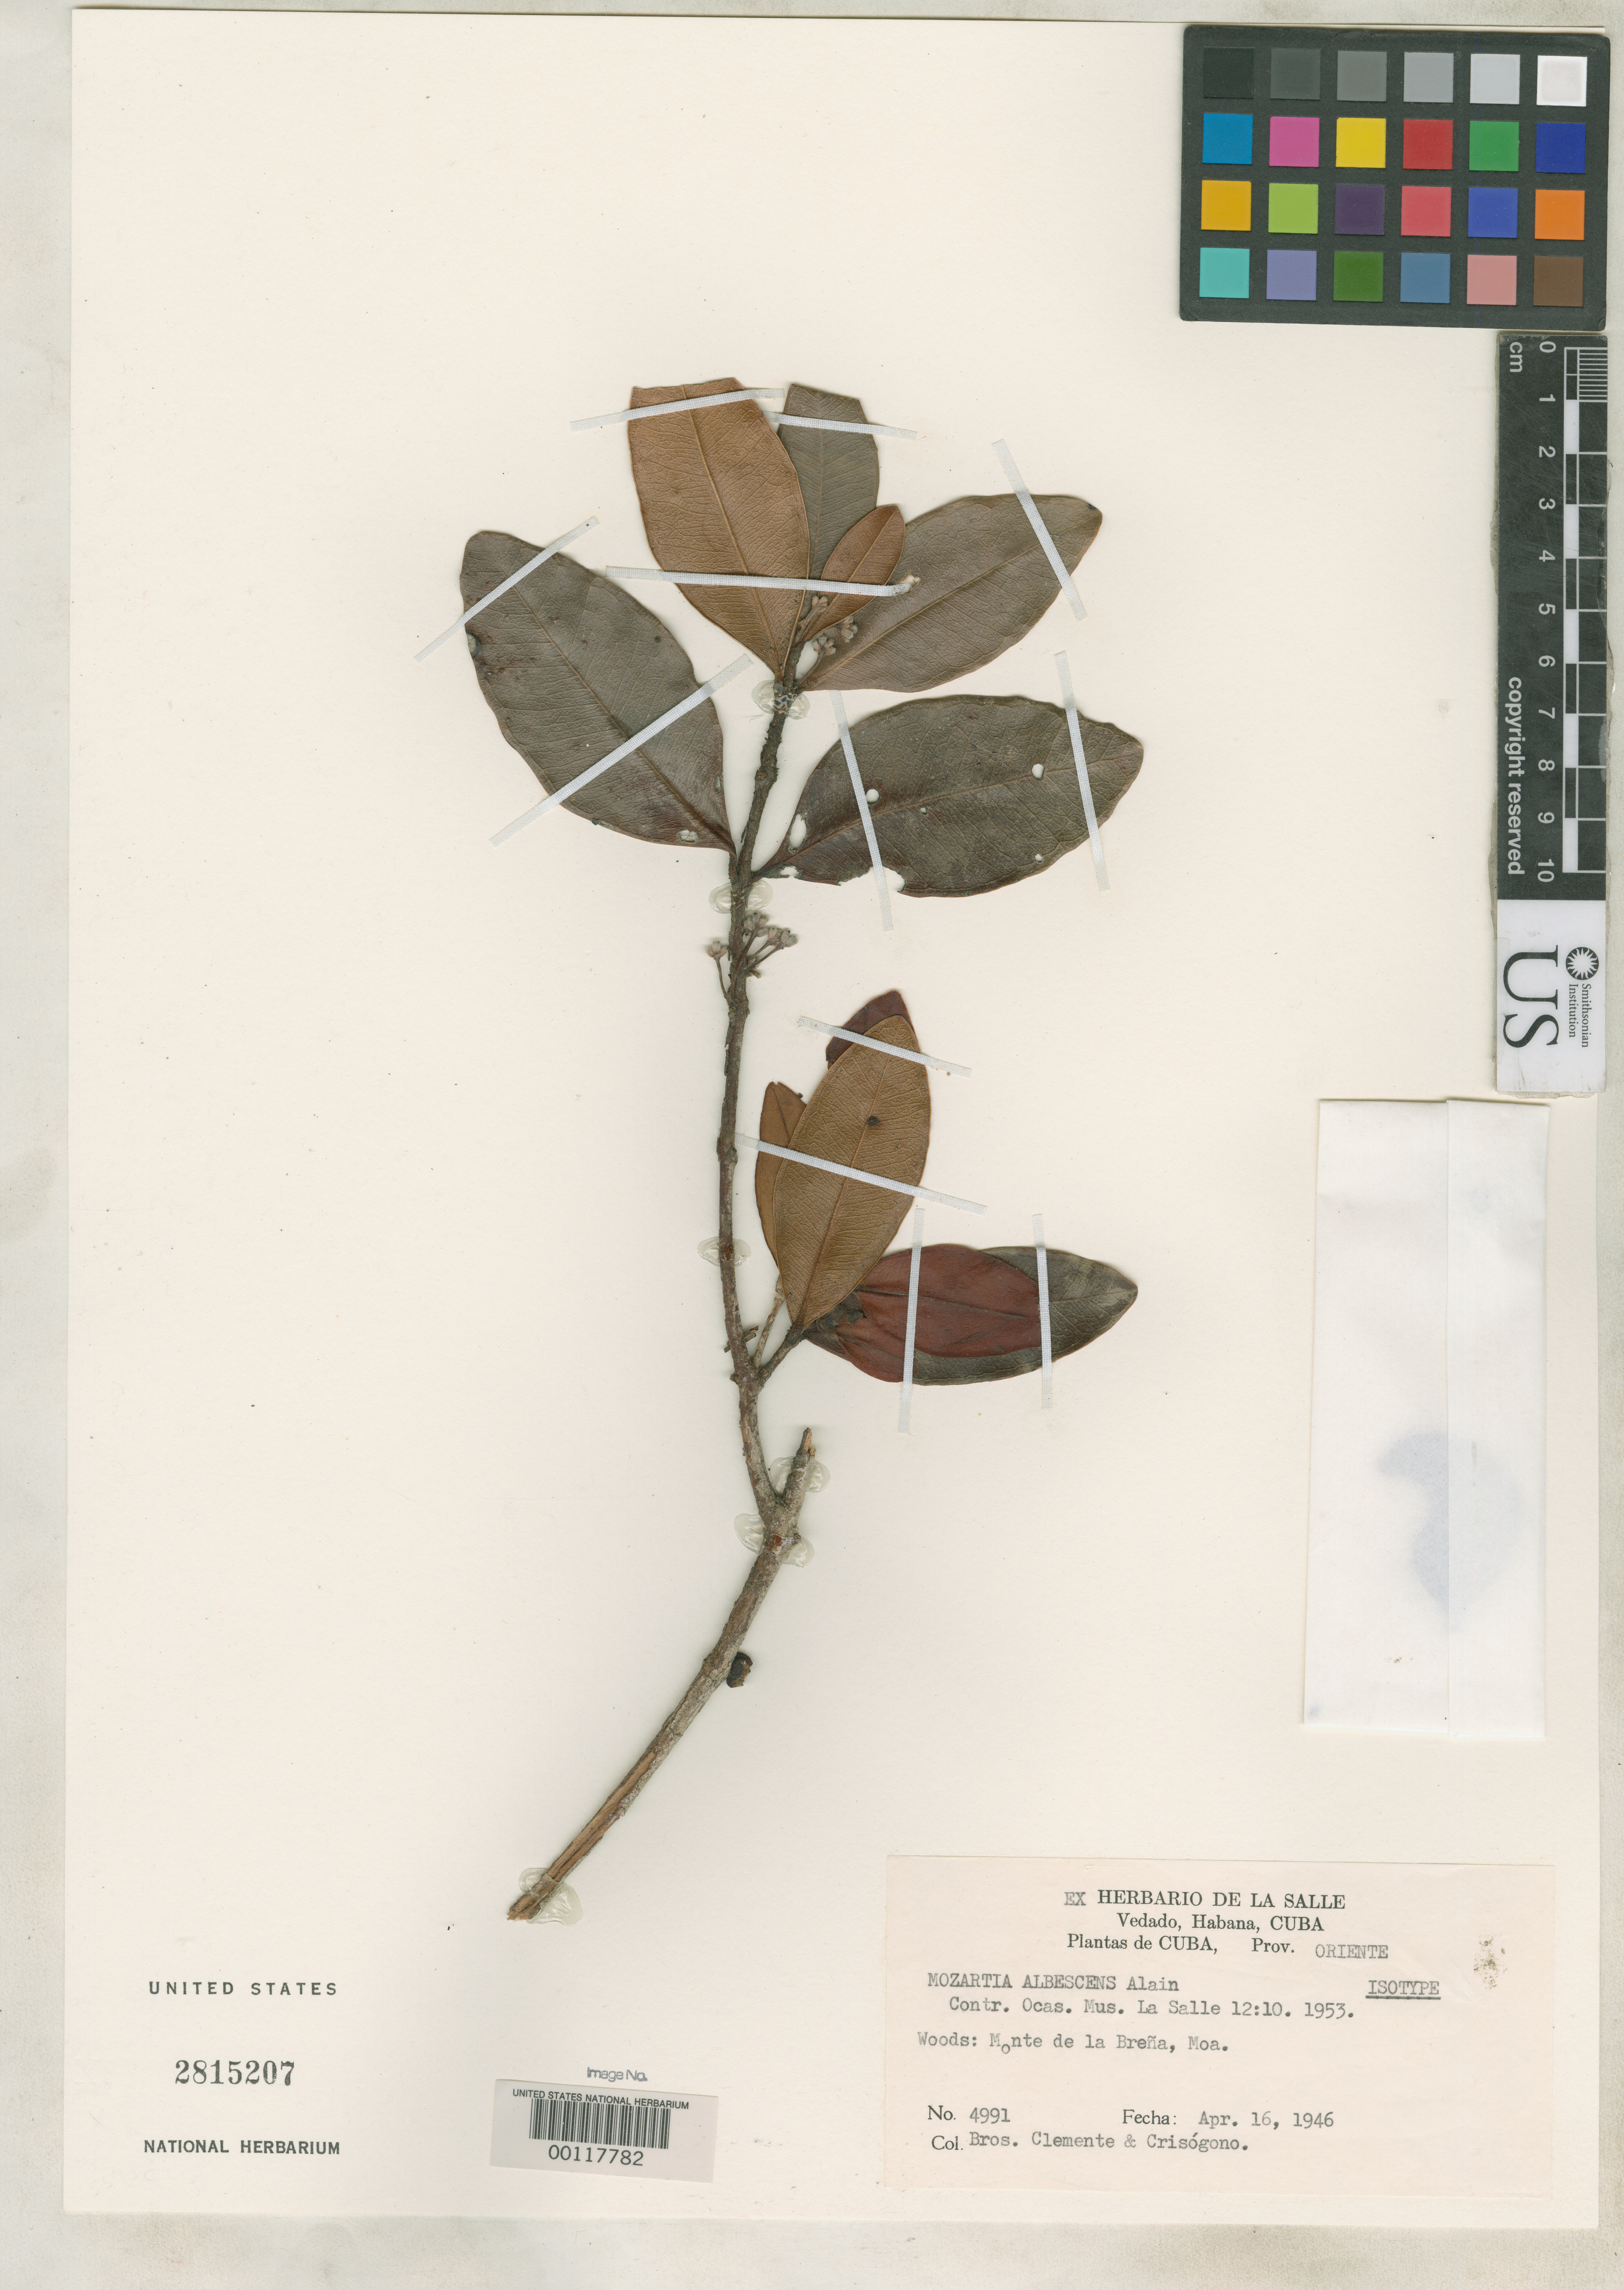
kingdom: Plantae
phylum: Tracheophyta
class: Magnoliopsida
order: Myrtales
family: Myrtaceae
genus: Mozartia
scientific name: Mozartia albescens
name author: Alain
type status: Isotype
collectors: A. Clément Téteau & Bro. Chrysogone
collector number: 4991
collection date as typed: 16 Apr 1946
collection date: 1946-04-16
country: Cuba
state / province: Oriente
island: Greater Antilles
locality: Monte de La Brena, Moa.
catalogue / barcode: US 2815207